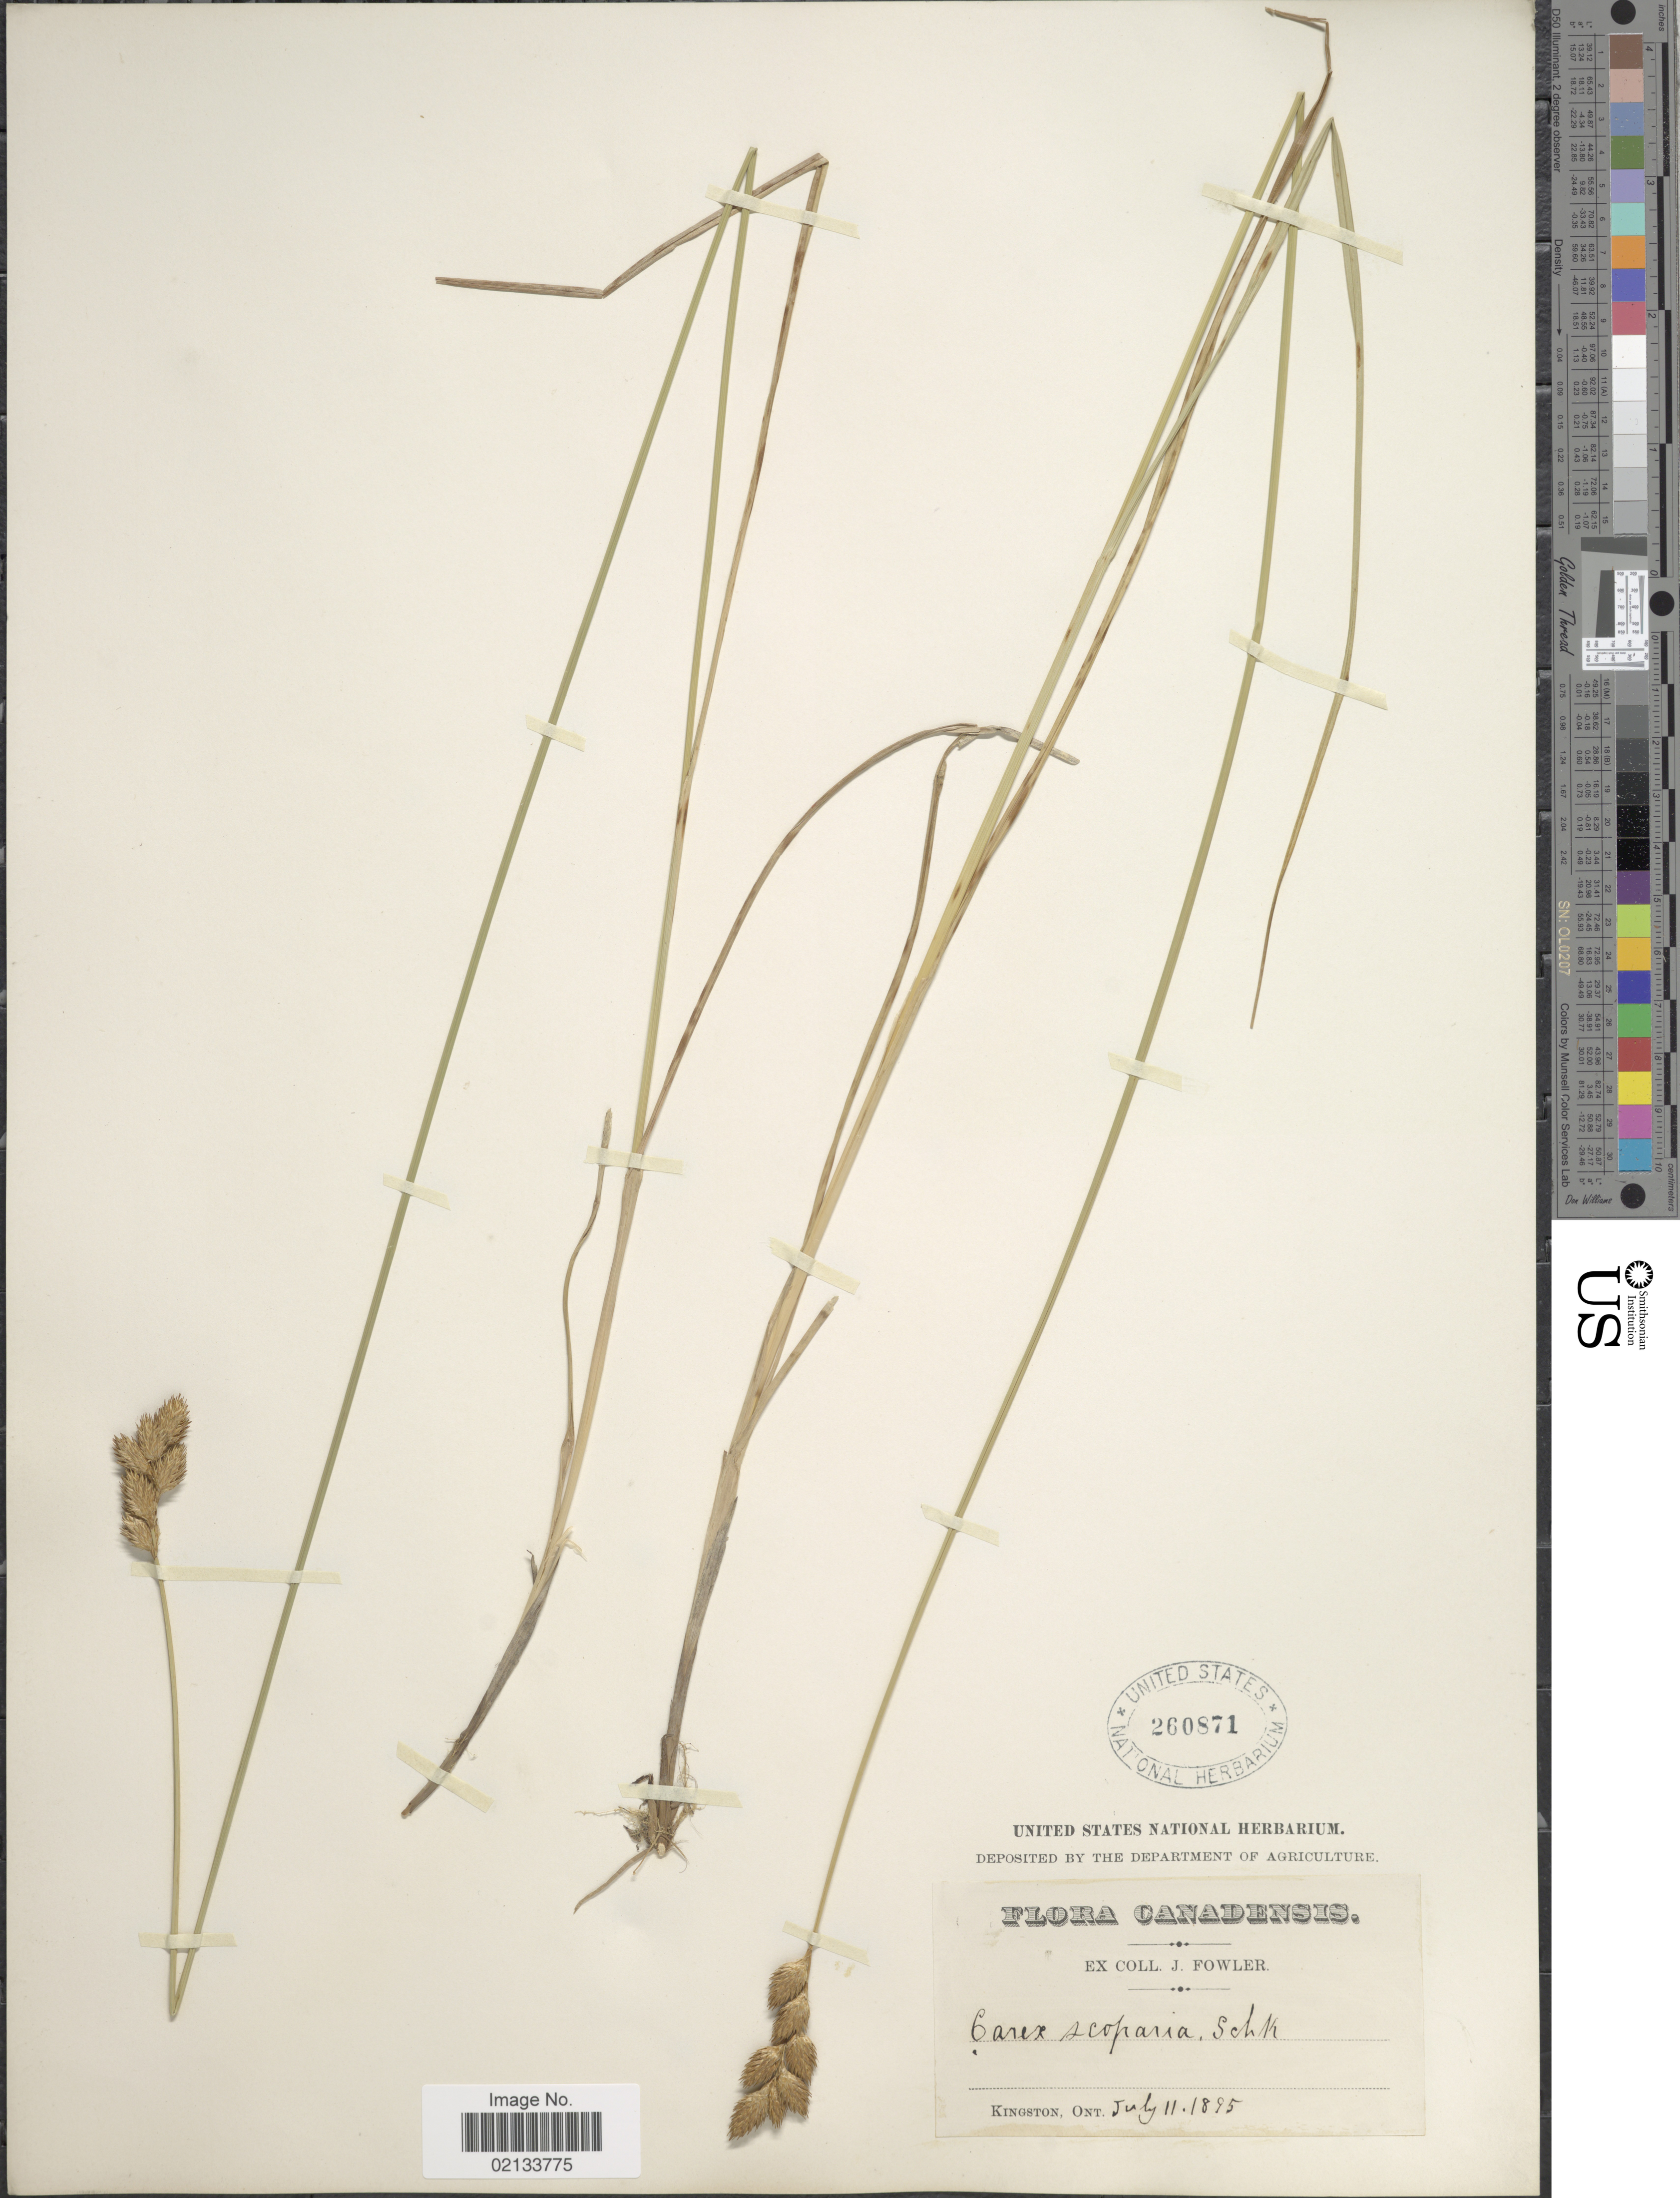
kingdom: Plantae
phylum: Tracheophyta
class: Liliopsida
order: Poales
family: Cyperaceae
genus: Carex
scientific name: Carex scoparia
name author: Schkuhr ex Willd.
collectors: J. P. Fowler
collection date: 1895-07-11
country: Canada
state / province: Ontario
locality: Kingston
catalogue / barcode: US 260871